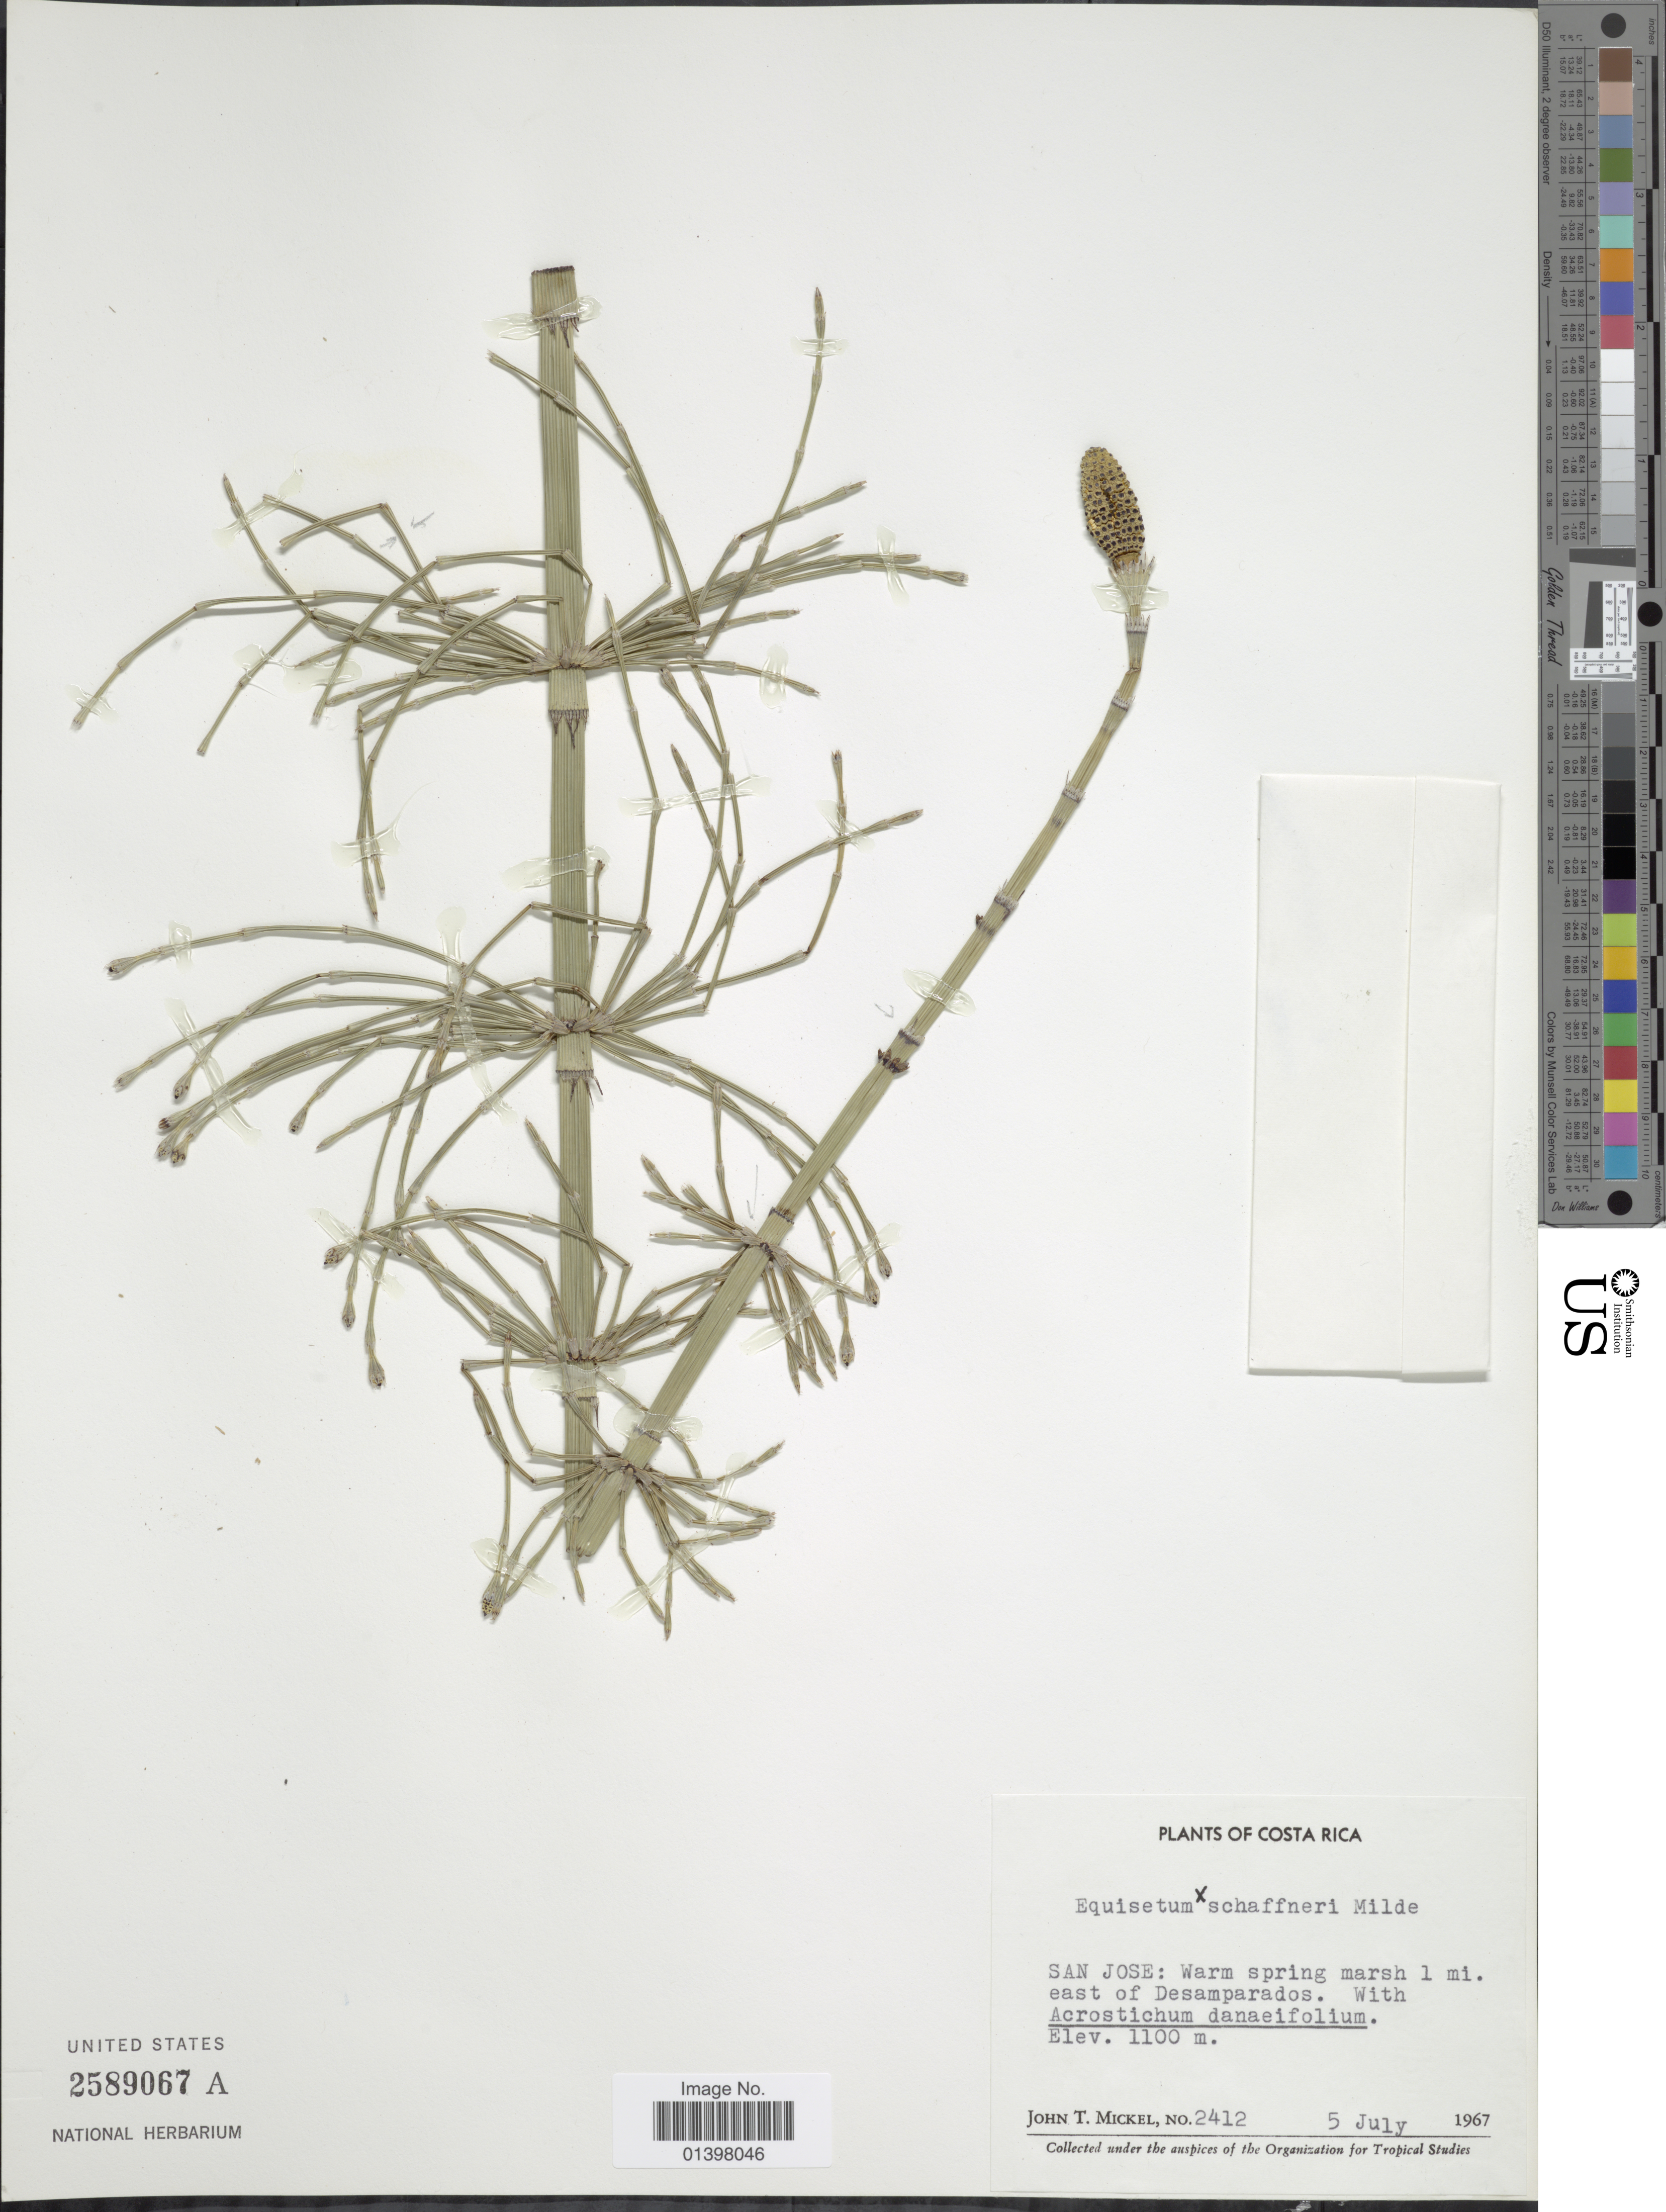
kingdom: Plantae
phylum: Tracheophyta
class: Polypodiopsida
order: Equisetales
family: Equisetaceae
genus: Equisetum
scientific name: Equisetum x schaffneri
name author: J. Milde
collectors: J. T. Mickel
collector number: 2412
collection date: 1967-07-05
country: Costa Rica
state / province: San José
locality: Warm spring marsh 1 mi. east of Desamparados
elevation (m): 1100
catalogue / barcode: US 2589067A